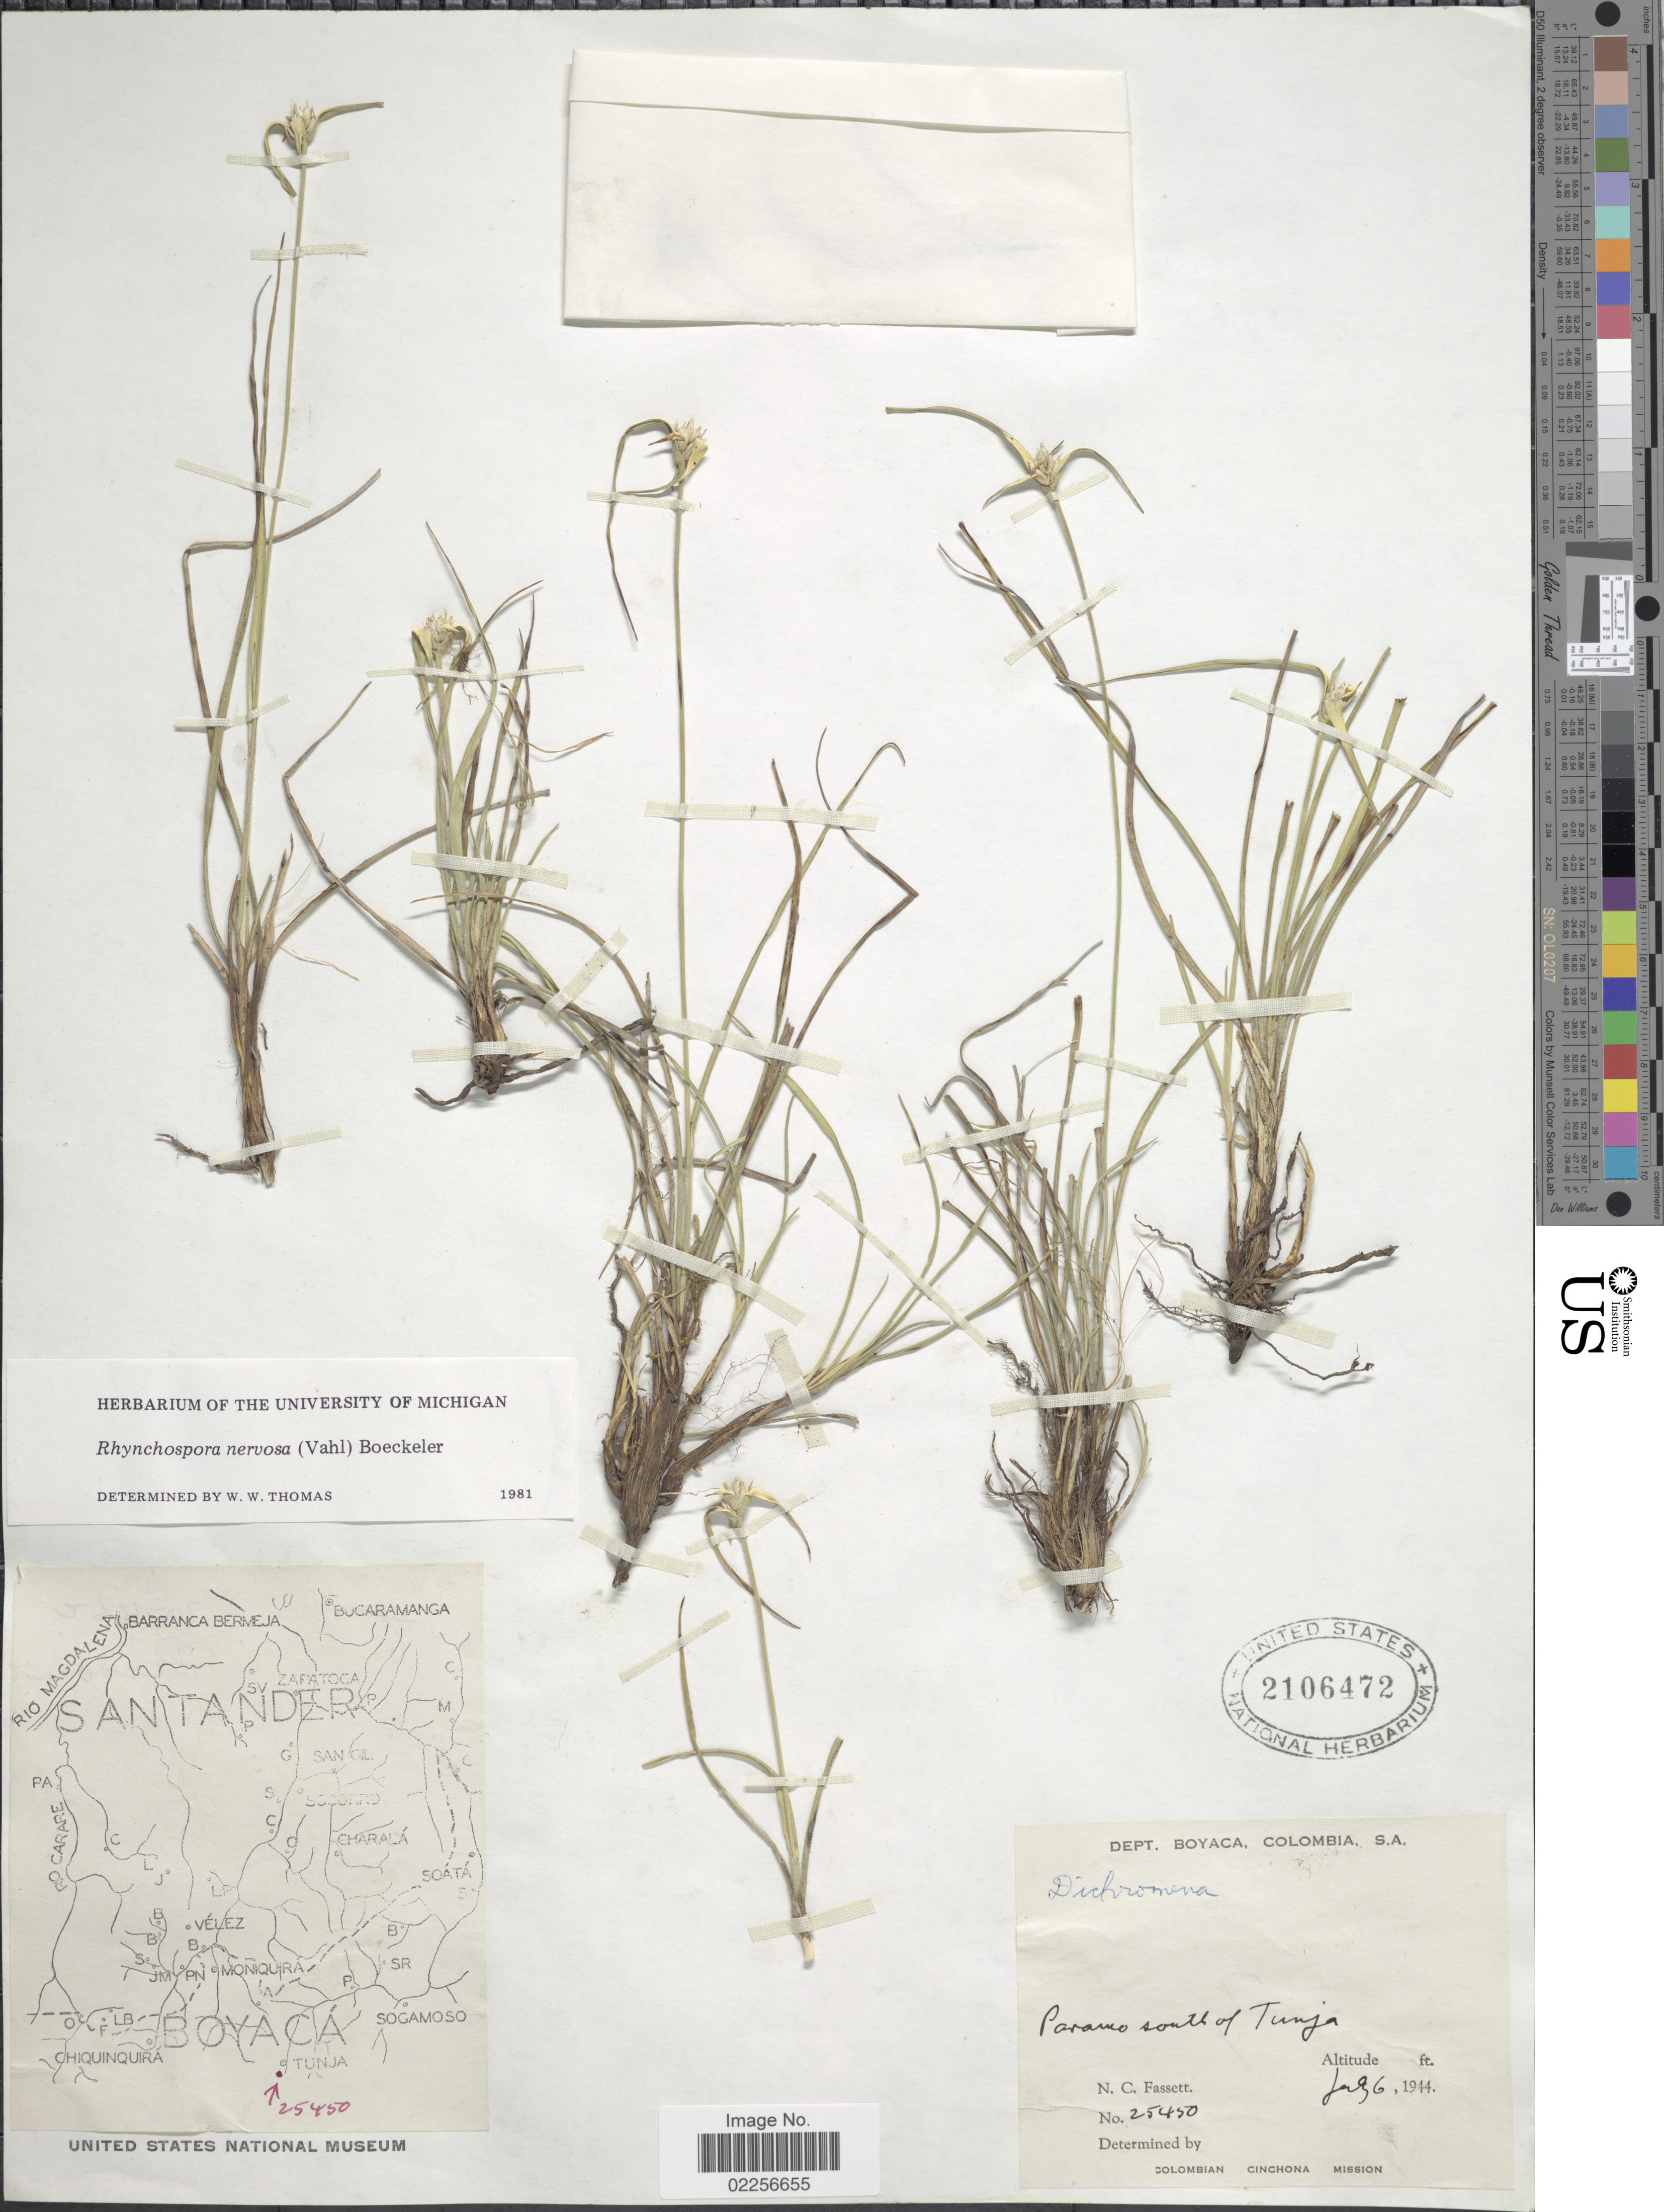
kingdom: Plantae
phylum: Tracheophyta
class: Liliopsida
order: Poales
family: Cyperaceae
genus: Rhynchospora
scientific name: Rhynchospora nervosa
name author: (Vahl) Boeckeler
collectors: N. C. Fassett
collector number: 25450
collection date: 1944-07-06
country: Colombia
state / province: Boyacá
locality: Paramo south of Tunja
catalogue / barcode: US 2106472